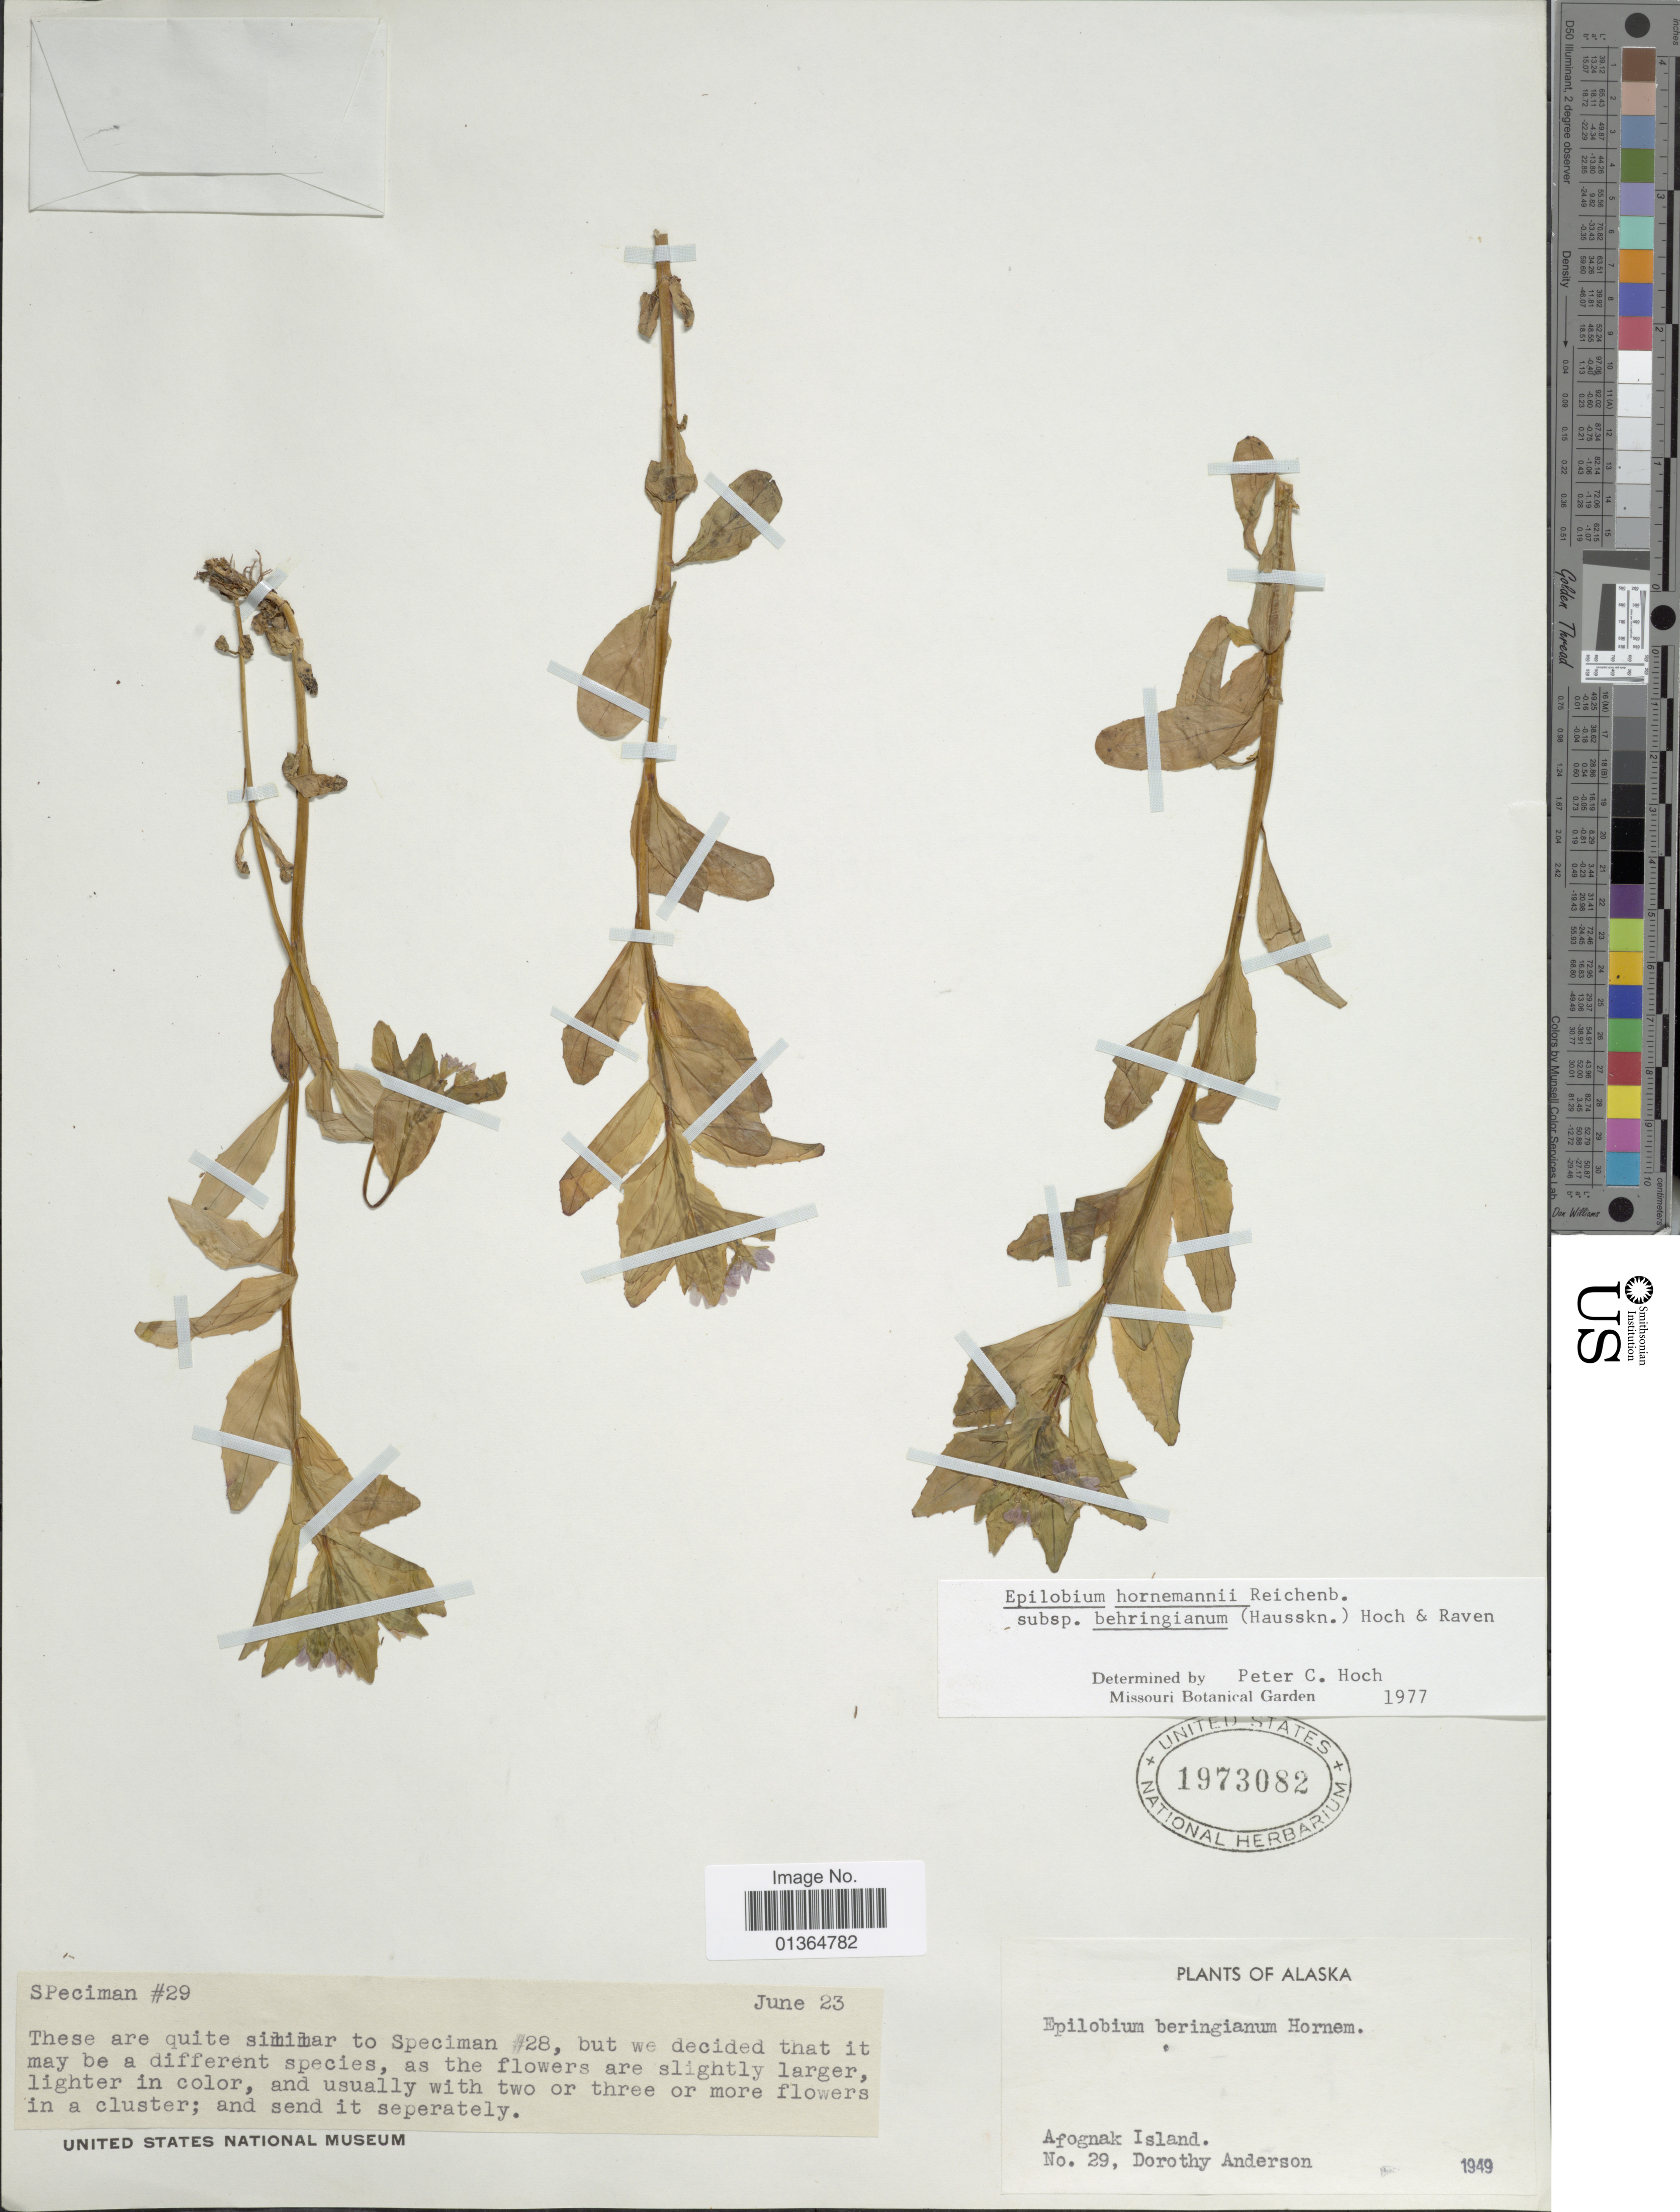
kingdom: Plantae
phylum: Tracheophyta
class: Magnoliopsida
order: Myrtales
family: Onagraceae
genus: Epilobium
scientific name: Epilobium hornemannii subsp. behringianum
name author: (Hausskn.) Hoch & P.H. Raven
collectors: D. Anderson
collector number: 29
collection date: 1949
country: United States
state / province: Alaska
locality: Afognak Island.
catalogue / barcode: US 1973082